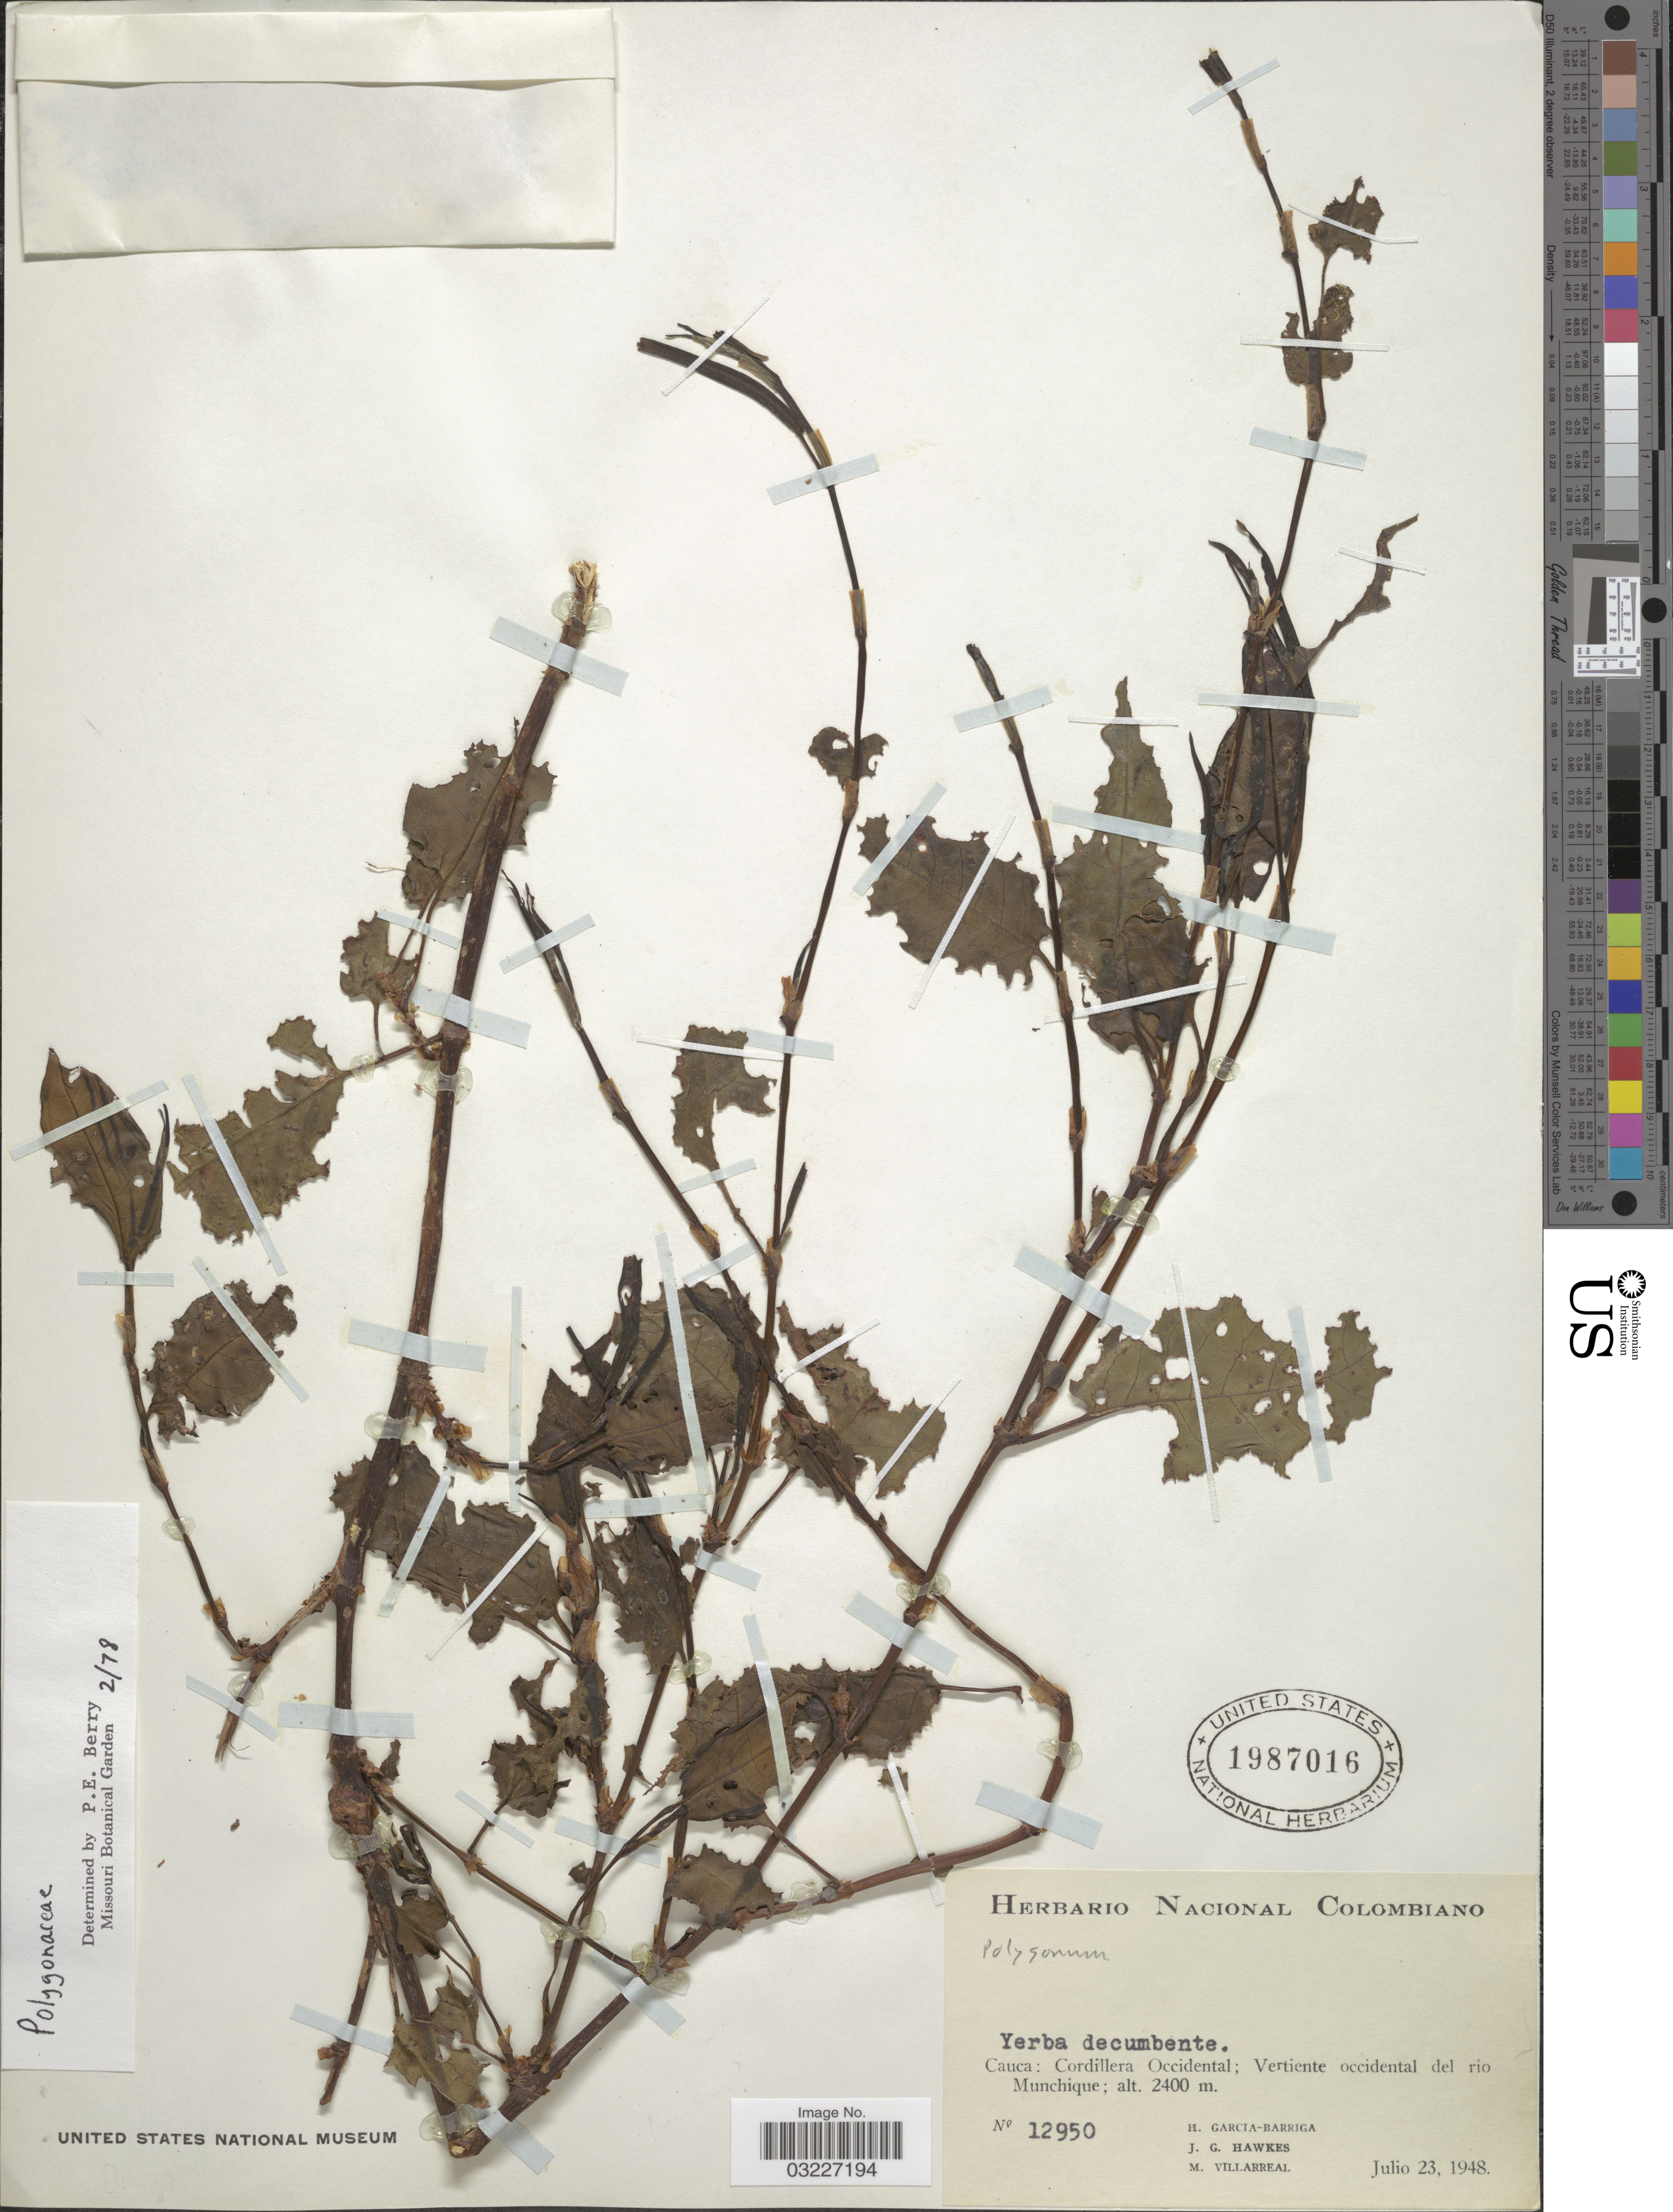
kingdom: Plantae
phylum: Tracheophyta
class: Magnoliopsida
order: Caryophyllales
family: Polygonaceae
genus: Polygonum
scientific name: Polygonum sp.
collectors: H. García Barriga, J. Hawkes & M. Villarreal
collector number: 12950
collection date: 1948-07-23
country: Colombia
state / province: Cauca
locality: Cordillera Occidental; Vertiente occidental del río Munchique.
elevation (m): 2400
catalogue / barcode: US 1987016